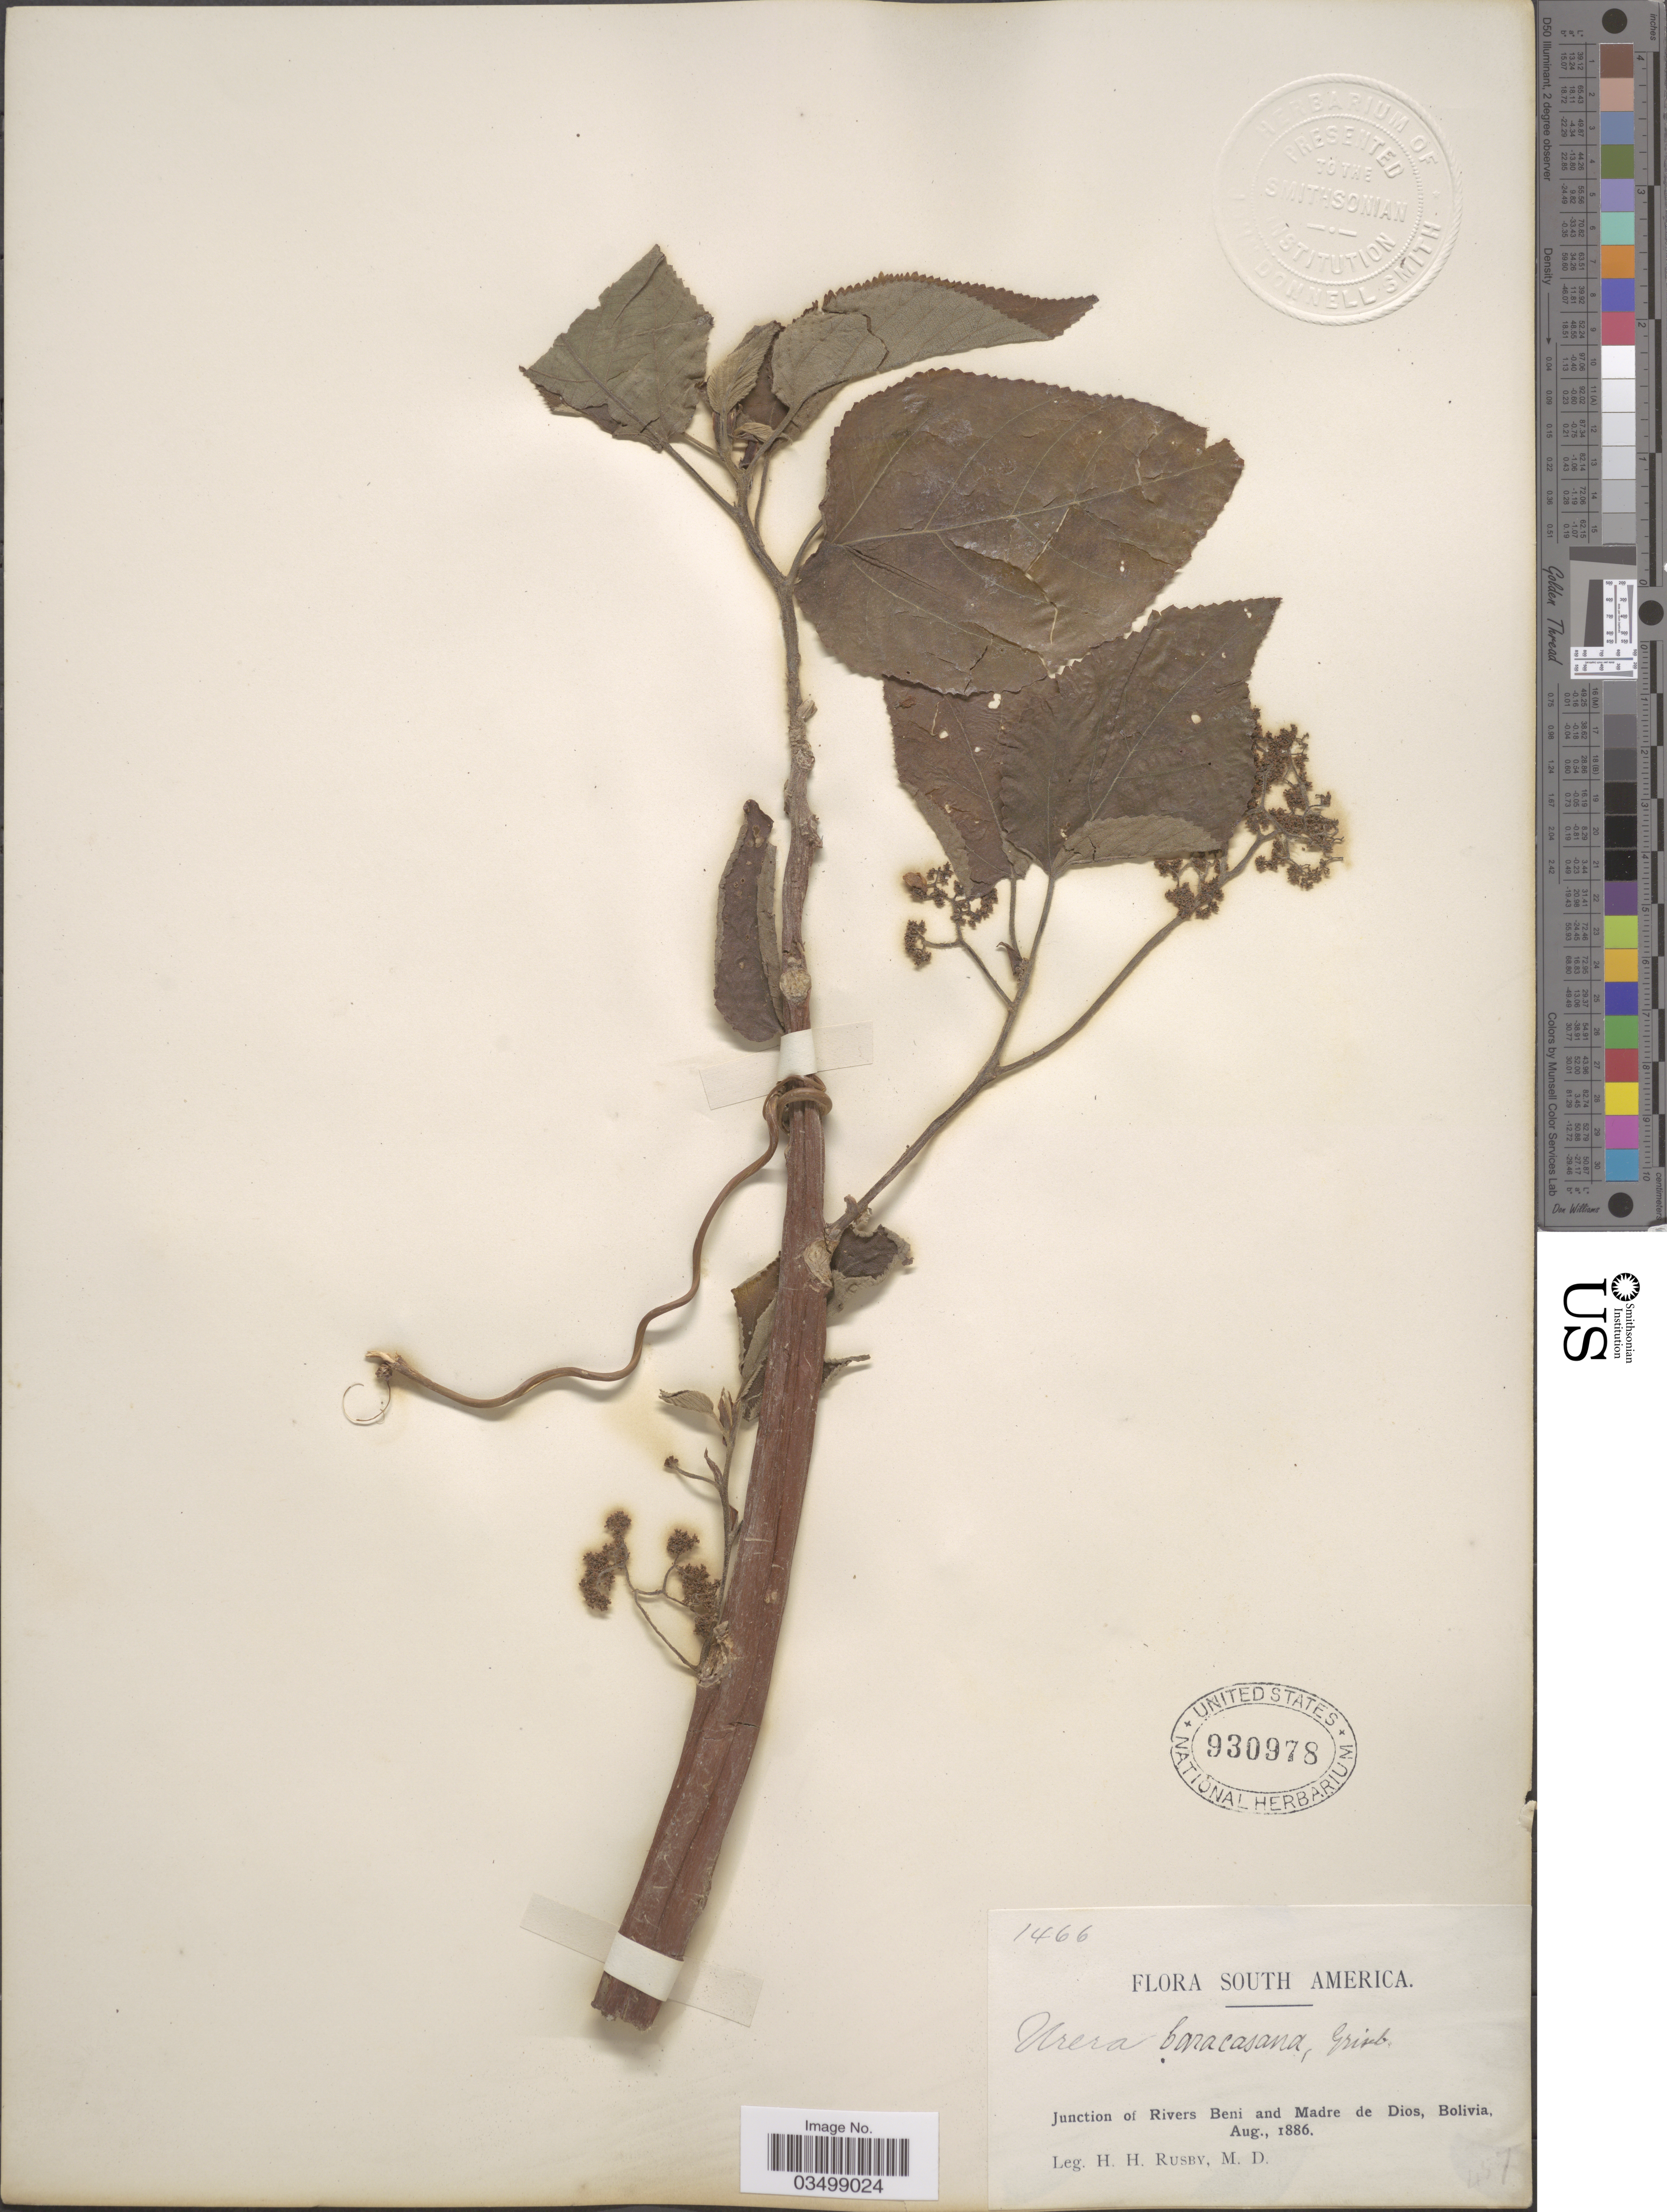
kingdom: Plantae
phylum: Tracheophyta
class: Magnoliopsida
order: Rosales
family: Urticaceae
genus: Urera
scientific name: Urera caracasana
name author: (Jacq.) Gaudich. ex Griseb.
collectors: H. H. Rusby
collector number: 1466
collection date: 1886-08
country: Bolivia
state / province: Beni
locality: Junction of Rivers Beni and Madre de Dios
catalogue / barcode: US 930978